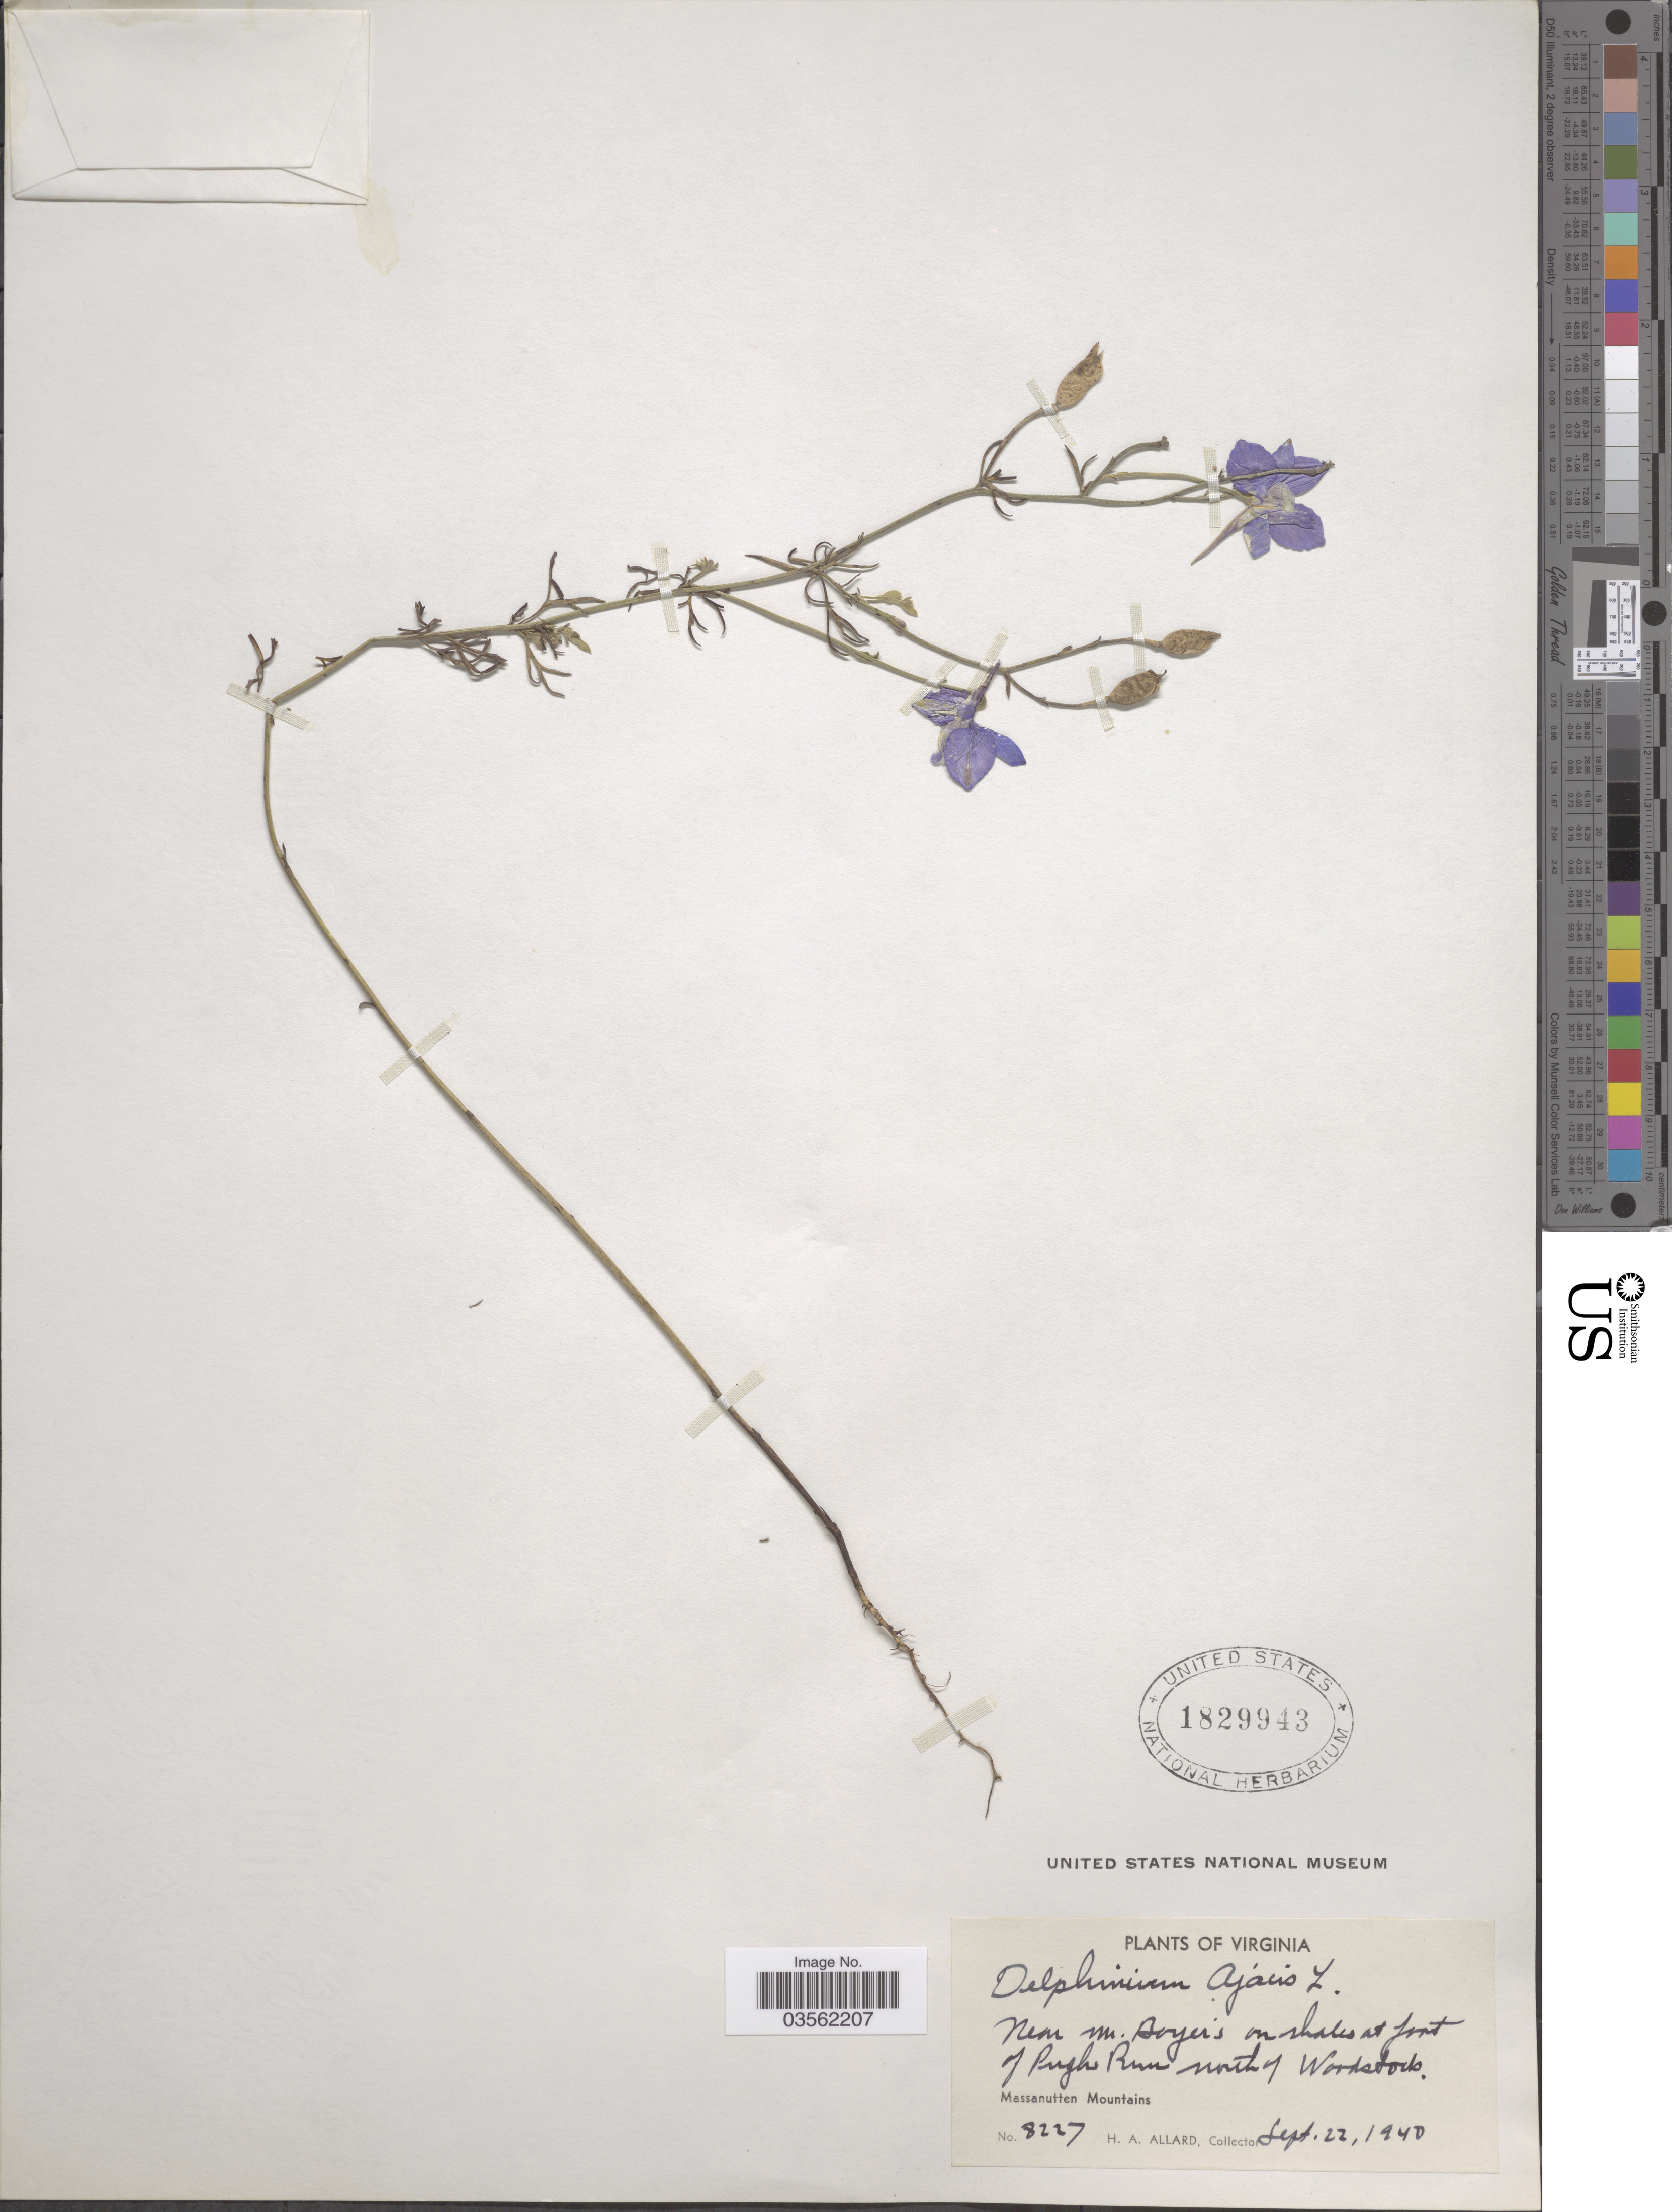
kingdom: Plantae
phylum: Tracheophyta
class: Magnoliopsida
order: Ranunculales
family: Ranunculaceae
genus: Delphinium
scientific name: Delphinium ajacis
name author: L.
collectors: H. A. Allard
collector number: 8227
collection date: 1940-09-22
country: United States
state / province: Virginia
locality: Near m. Boyer's on shales at fort of Pugh Run north of Woodstock. Massanutten Mountains.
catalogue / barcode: US 1829943